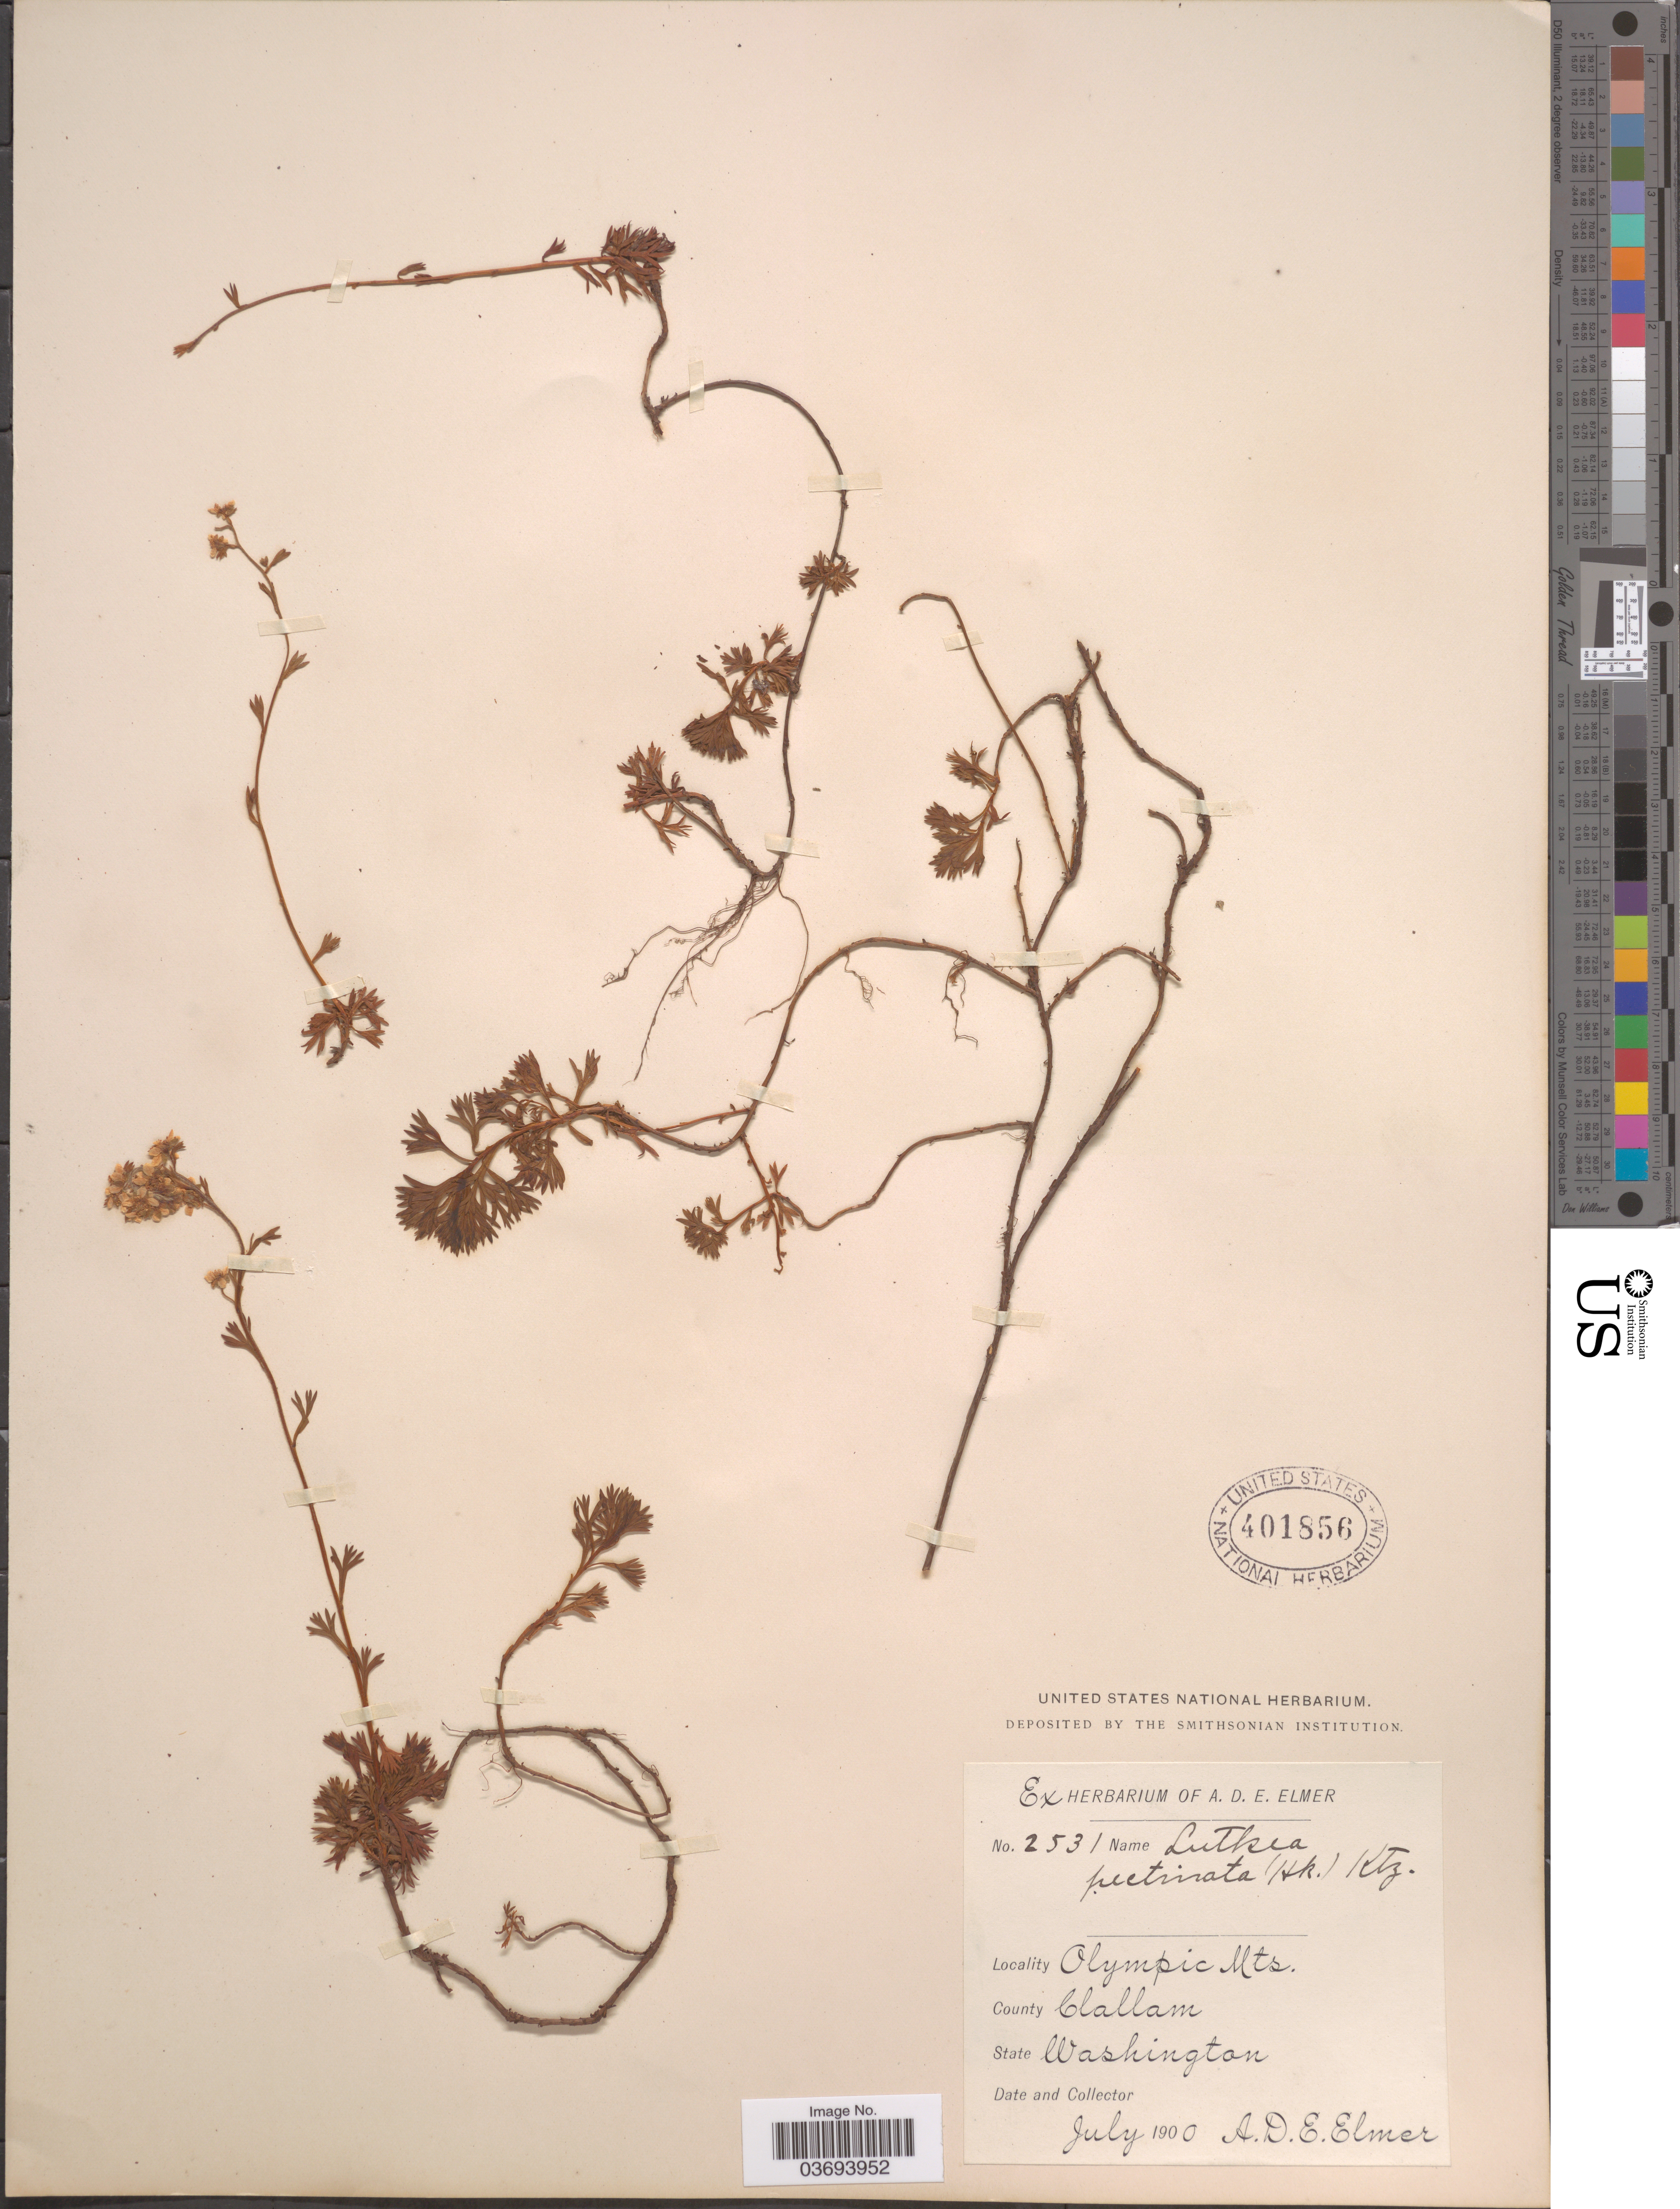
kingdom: Plantae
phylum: Tracheophyta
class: Magnoliopsida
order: Rosales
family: Rosaceae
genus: Luetkea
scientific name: Luetkea pectinata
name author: (Pursh) Kuntze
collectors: A. D. E. Elmer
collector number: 2531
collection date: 1900-07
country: United States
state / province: Washington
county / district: Clallam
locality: Olympic Mts. County Clallam.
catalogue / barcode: US 401856